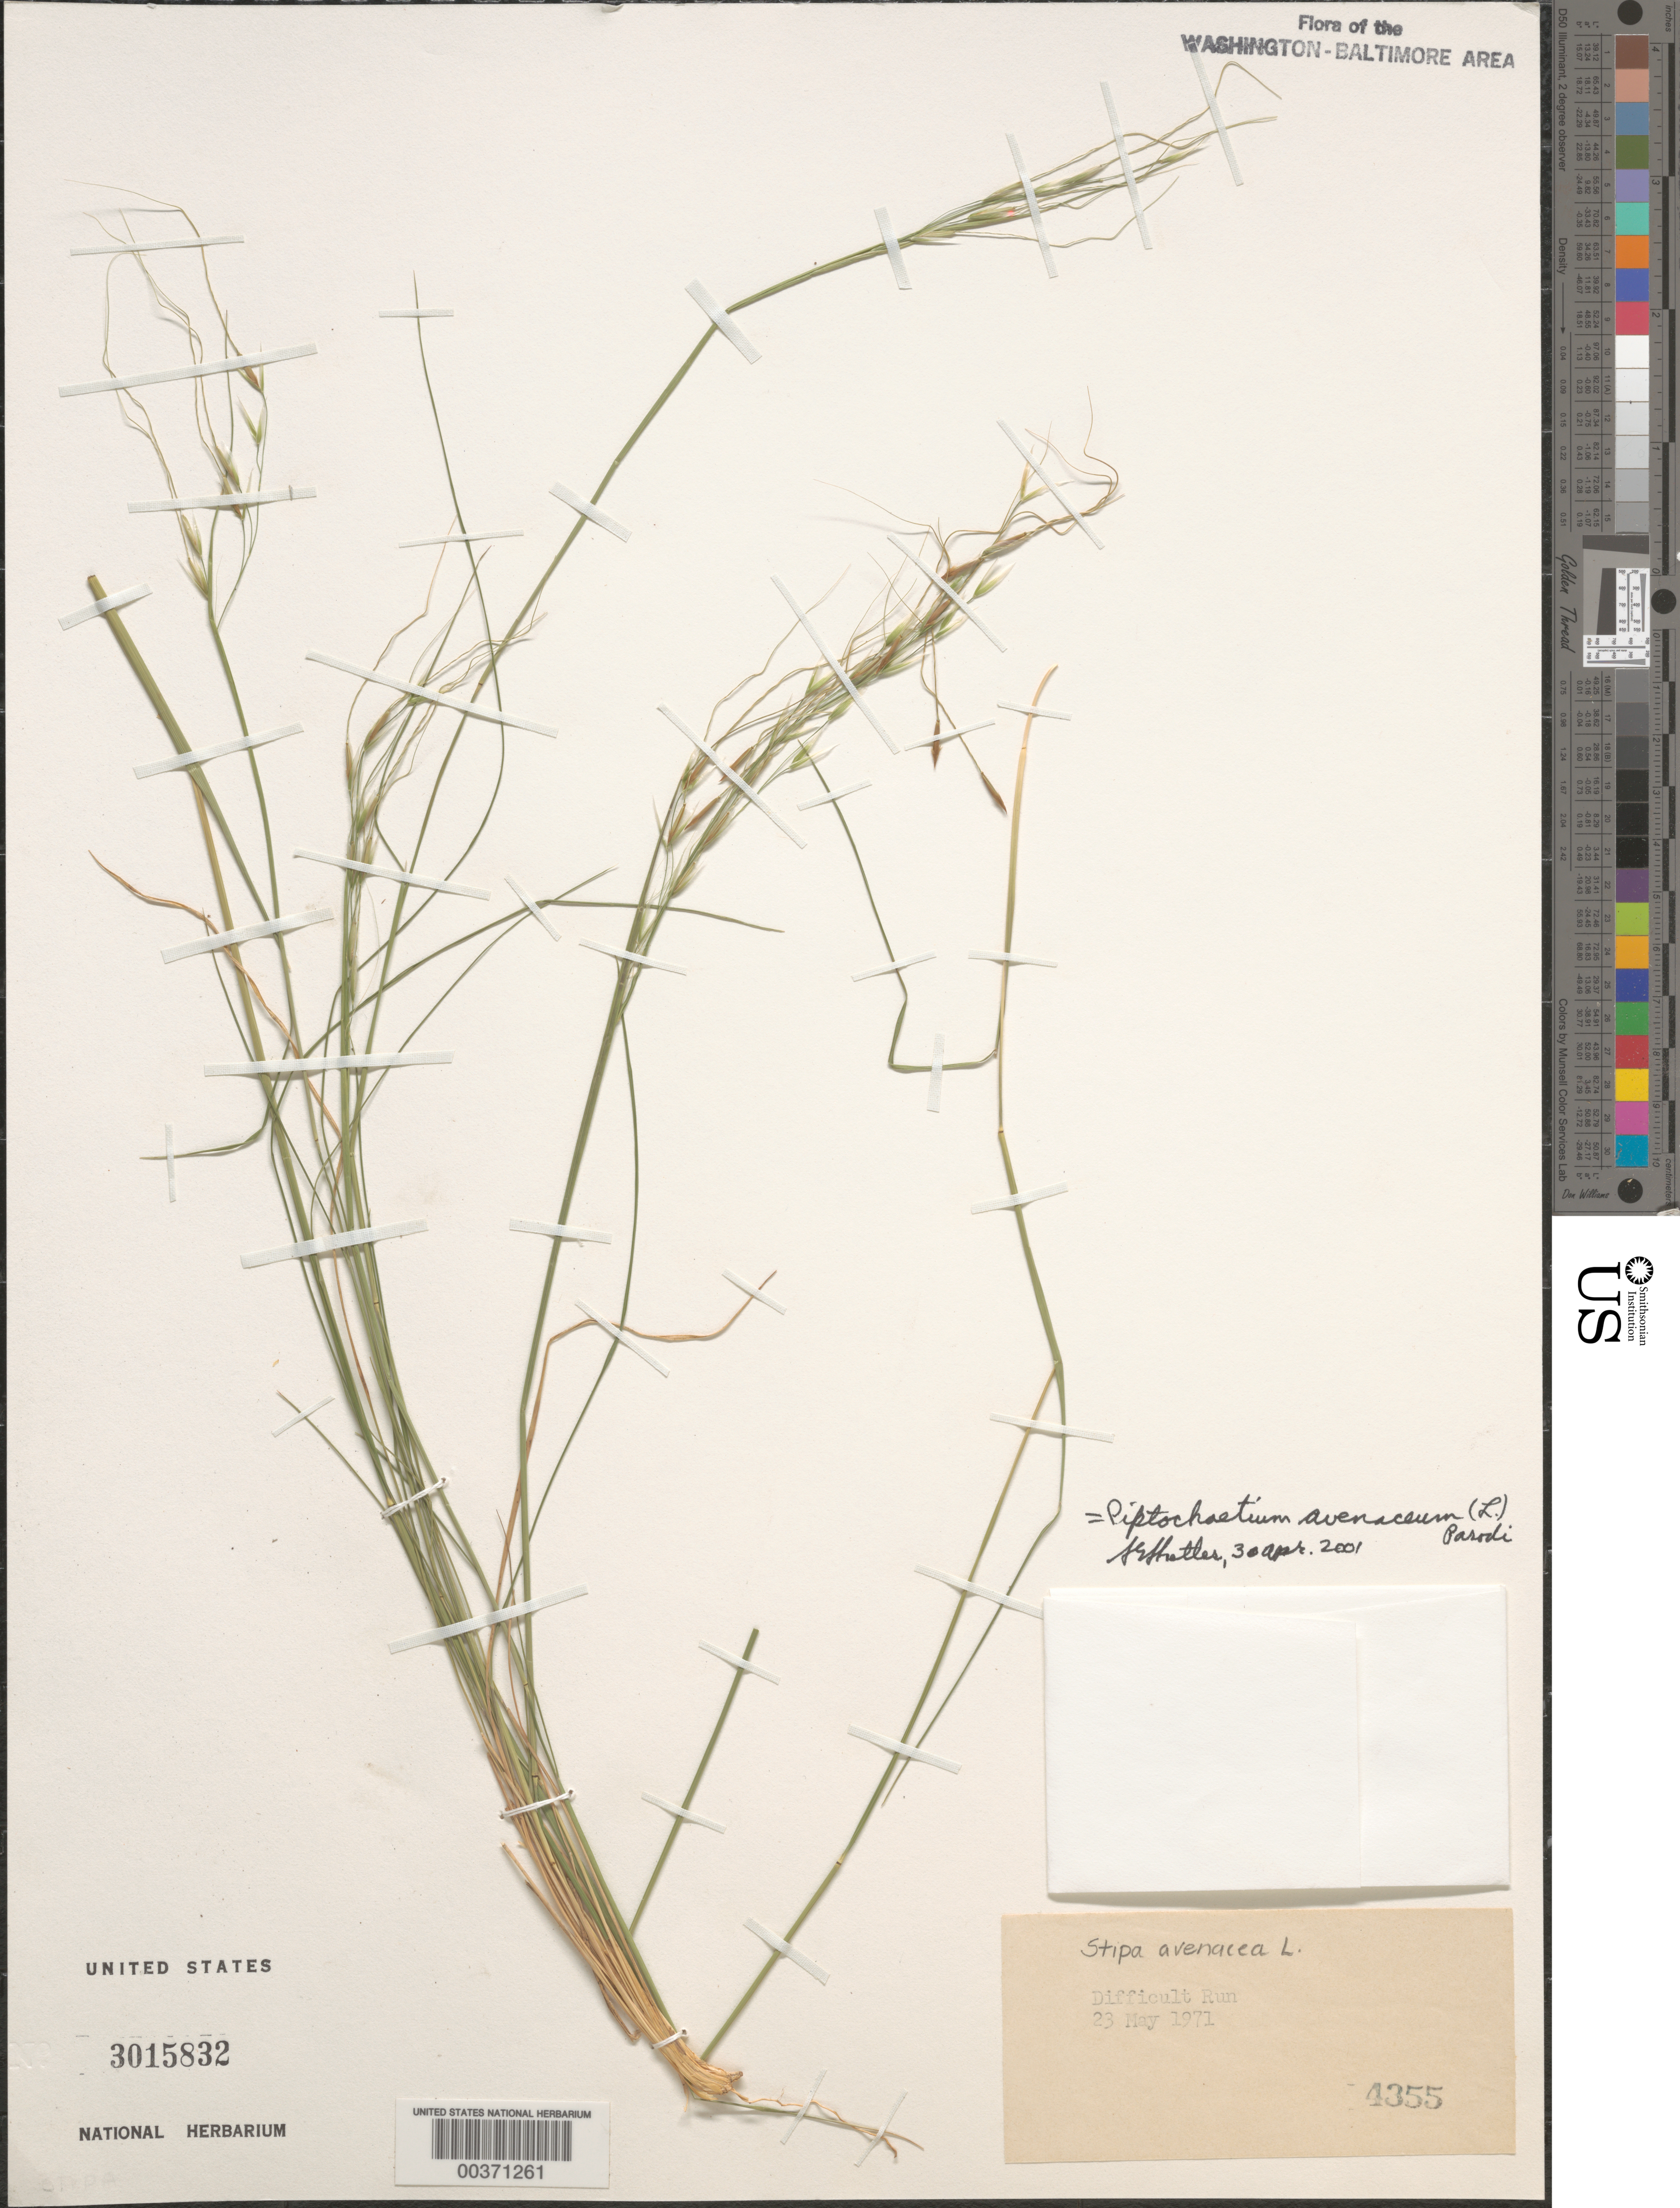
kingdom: Plantae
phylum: Tracheophyta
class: Liliopsida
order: Poales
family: Poaceae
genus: Piptochaetium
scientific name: Piptochaetium avenaceum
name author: (L.) Parodi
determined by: Shetler, Stanwyn G., (US), NMNH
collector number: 4355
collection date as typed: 23 May 1971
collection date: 1971-05-23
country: United States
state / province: Virginia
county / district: Fairfax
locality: Difficult Run C. and O. Canal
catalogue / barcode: US 3015832